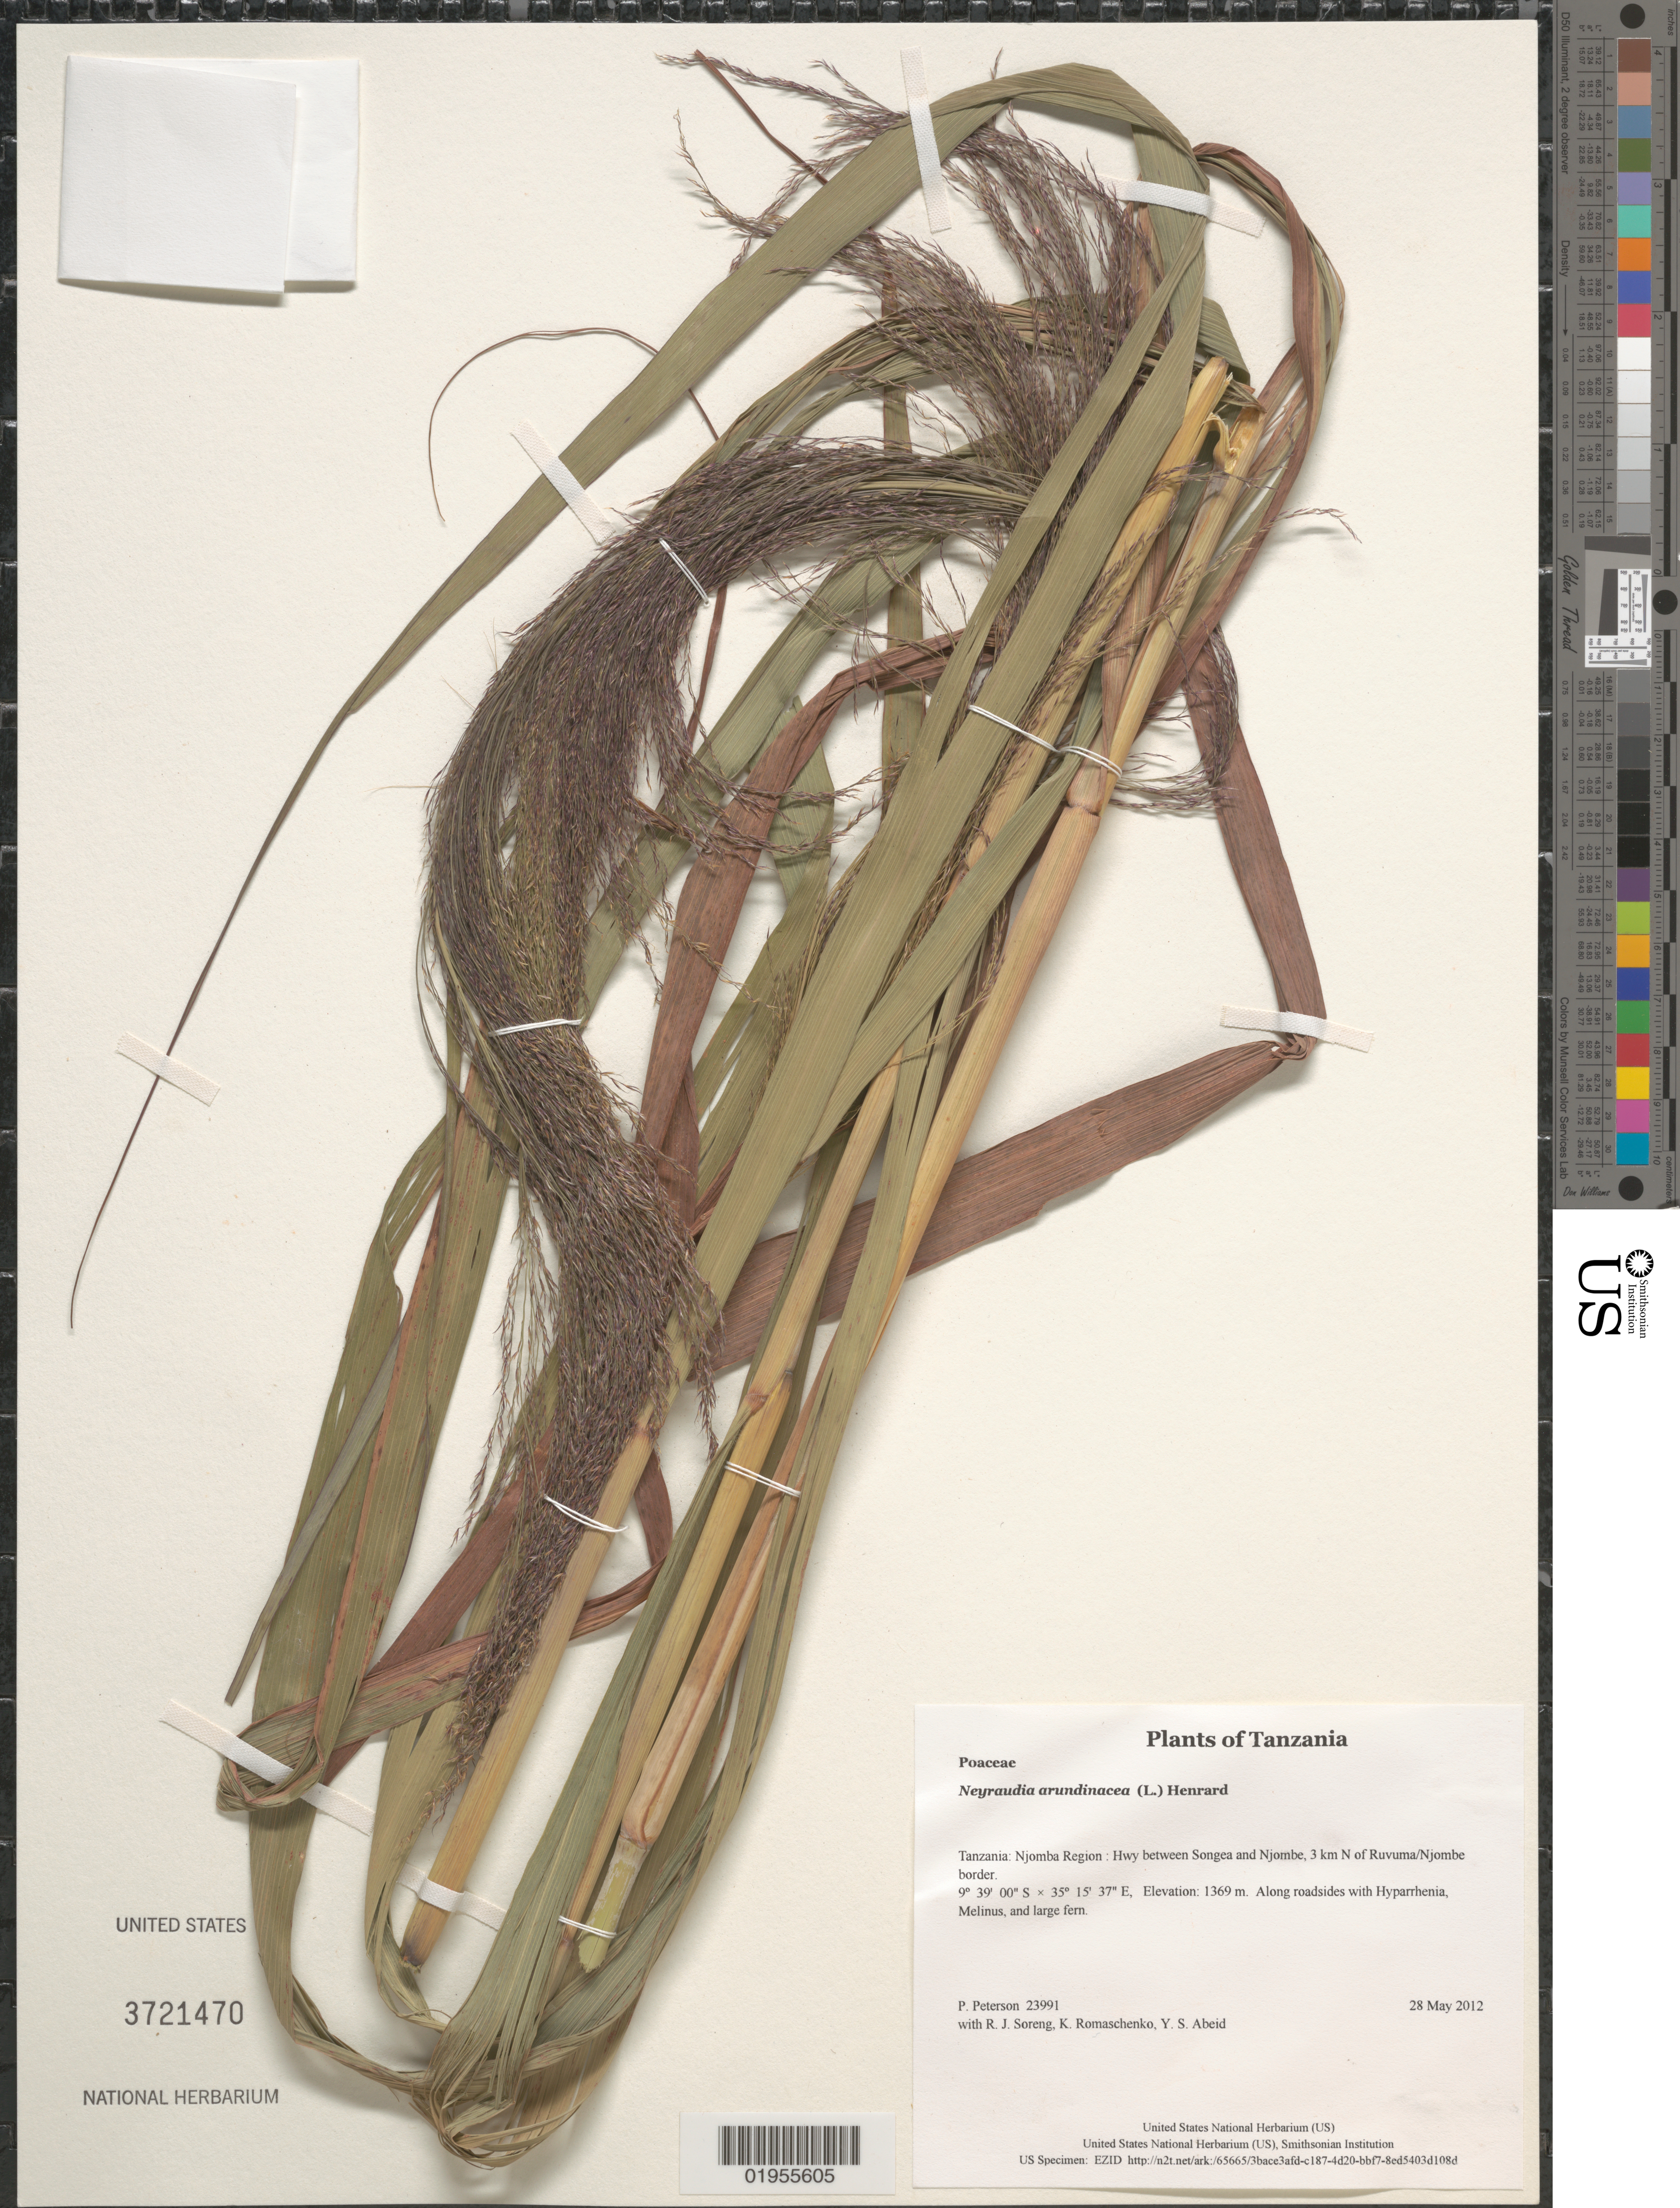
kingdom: Plantae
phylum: Tracheophyta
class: Liliopsida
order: Poales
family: Poaceae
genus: Neyraudia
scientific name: Neyraudia arundinacea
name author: (L.) Henr.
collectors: P. M. Peterson, R. J. Soreng, K. Romaschenko & Y. Abeid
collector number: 23991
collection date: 2012-05-28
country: Tanzania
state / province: Njombe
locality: Hwy between Songea and Njombe, 3 km N of Ruvuma/Njombe border.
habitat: Along roadsides with Hyparrhenia, Melinus, and large fern.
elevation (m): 1369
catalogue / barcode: US 3721470